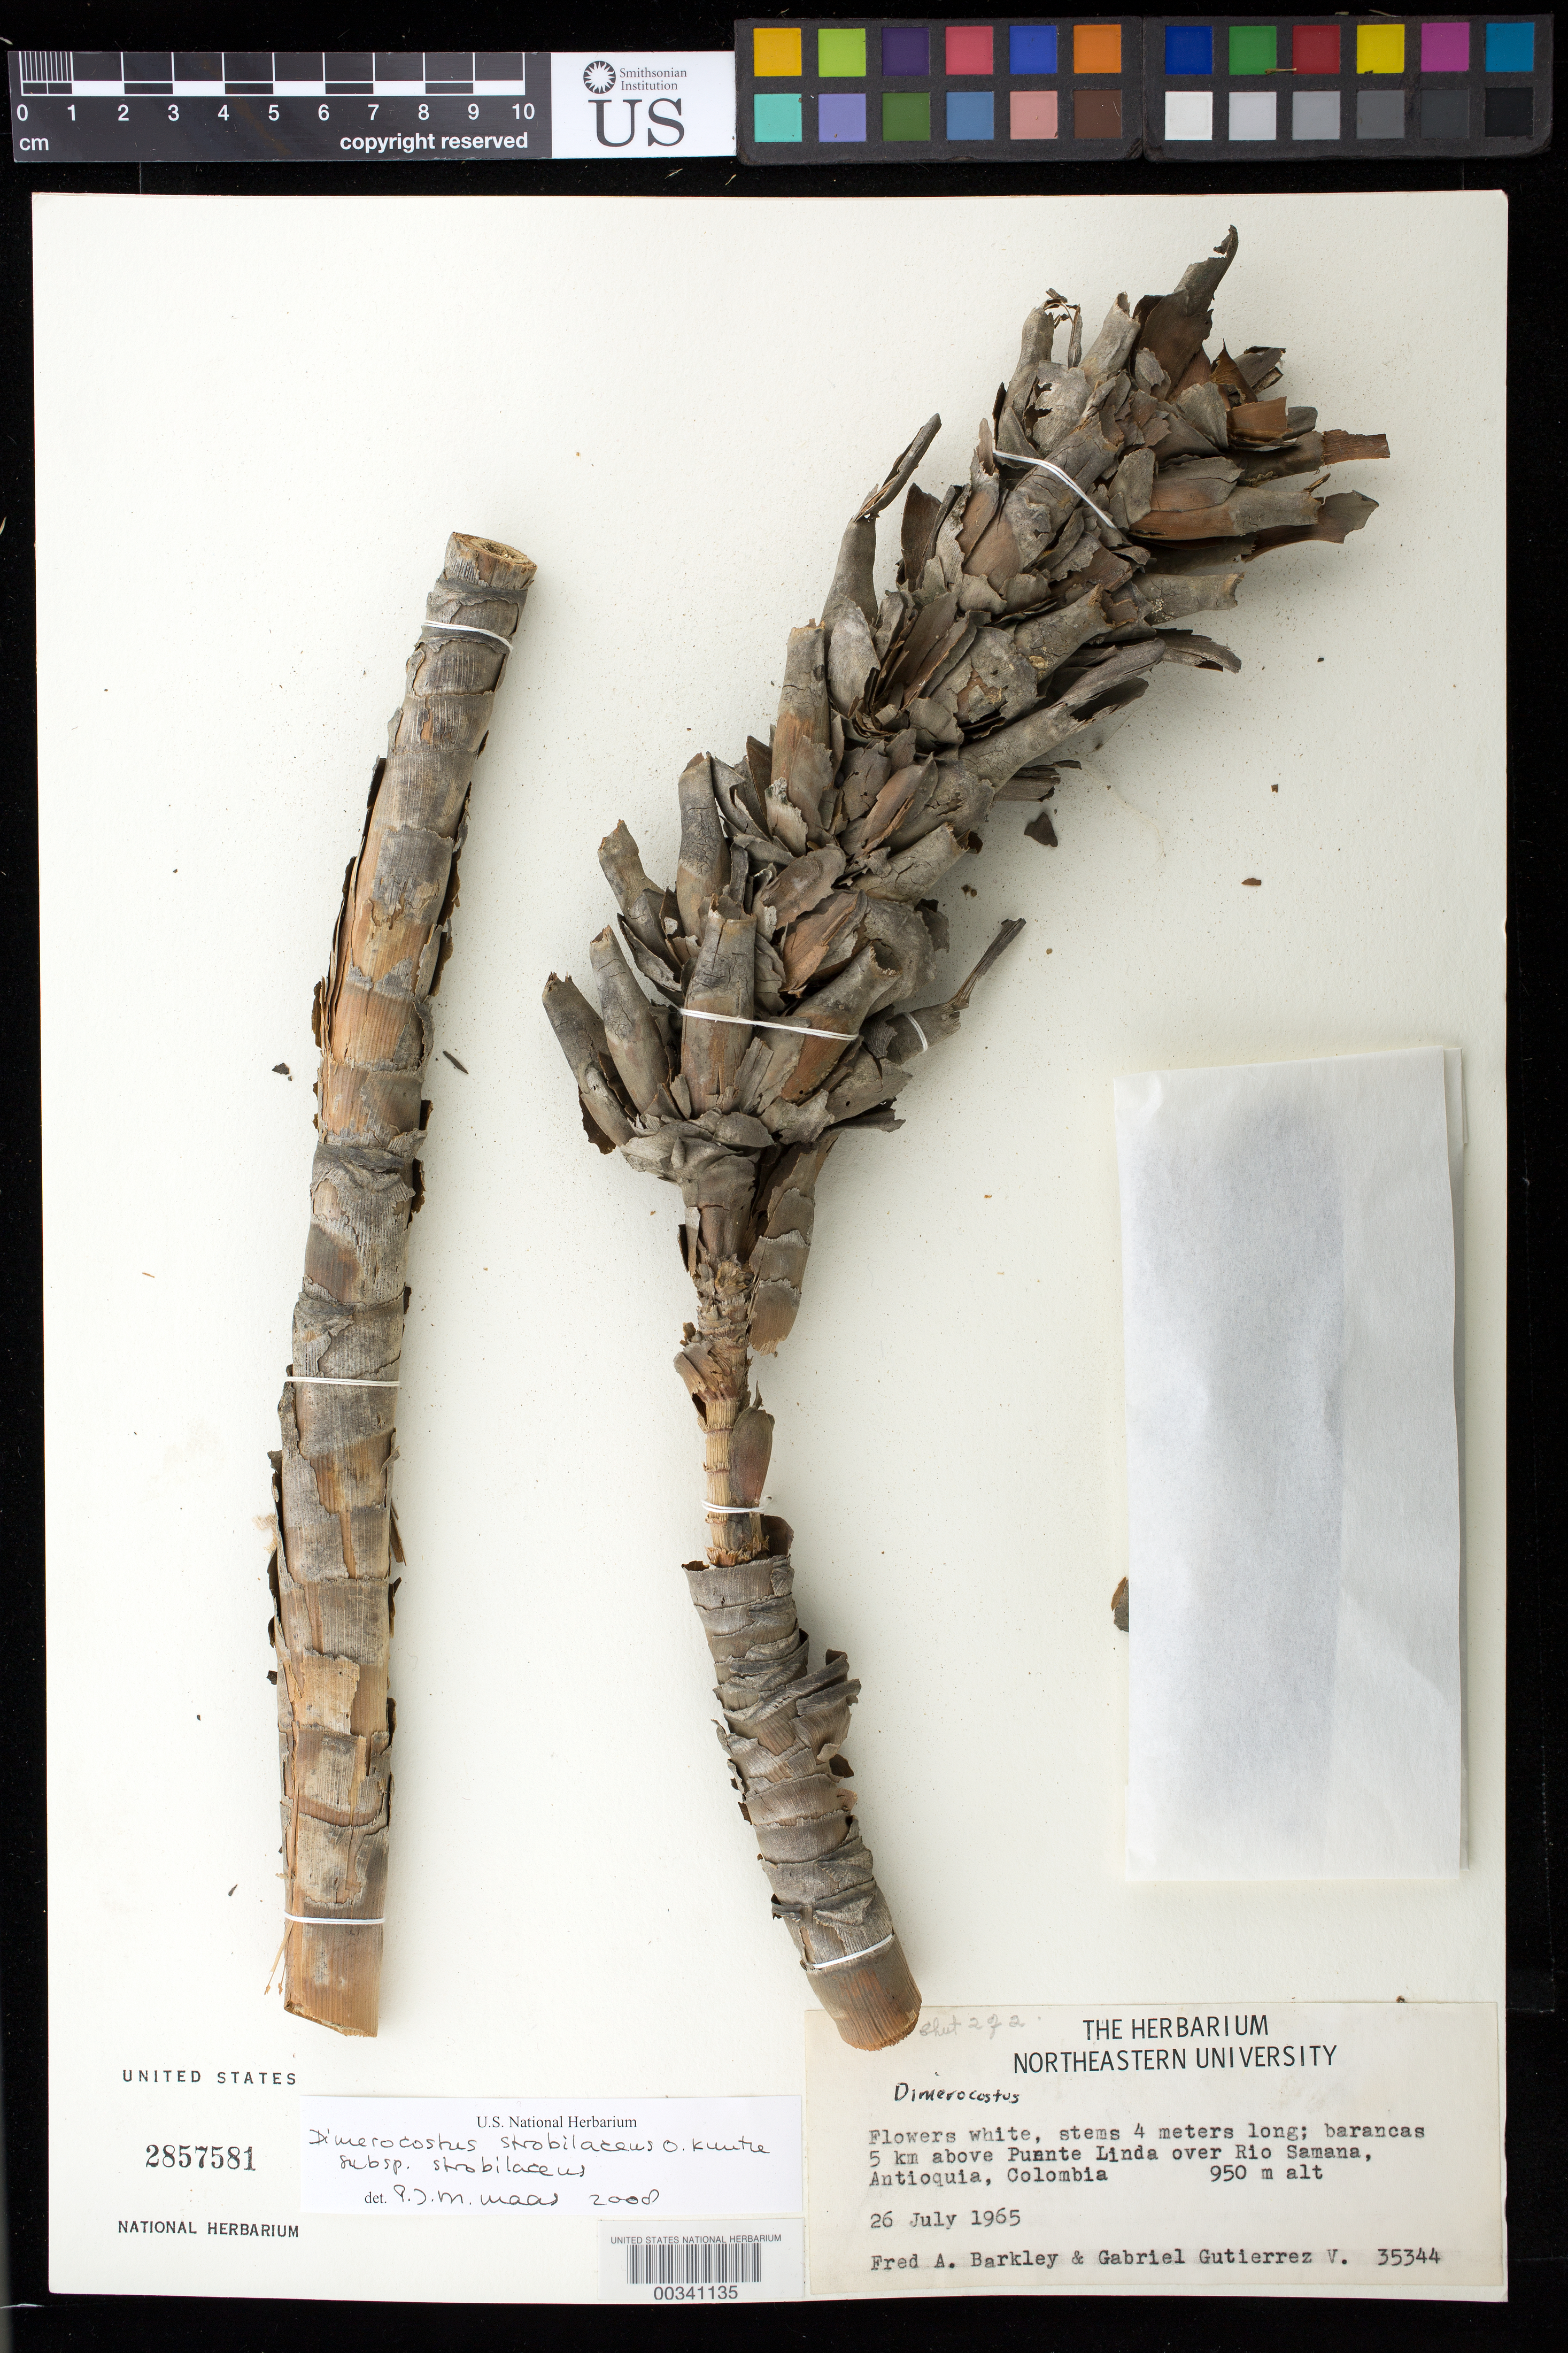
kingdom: Plantae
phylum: Tracheophyta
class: Liliopsida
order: Zingiberales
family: Costaceae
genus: Dimerocostus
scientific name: Dimerocostus strobilaceus subsp. strobilaceus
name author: Kuntze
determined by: Maas van de Kamer, H.; Maas, P. J.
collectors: F. A. Barkley & G. Gutiérrez V.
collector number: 35344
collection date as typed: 26 Jul 1965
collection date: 1965-07-26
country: Colombia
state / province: Antioquia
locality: Barancas 5 km above Puente Linda over Rio Samana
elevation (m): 950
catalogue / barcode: US 2857581